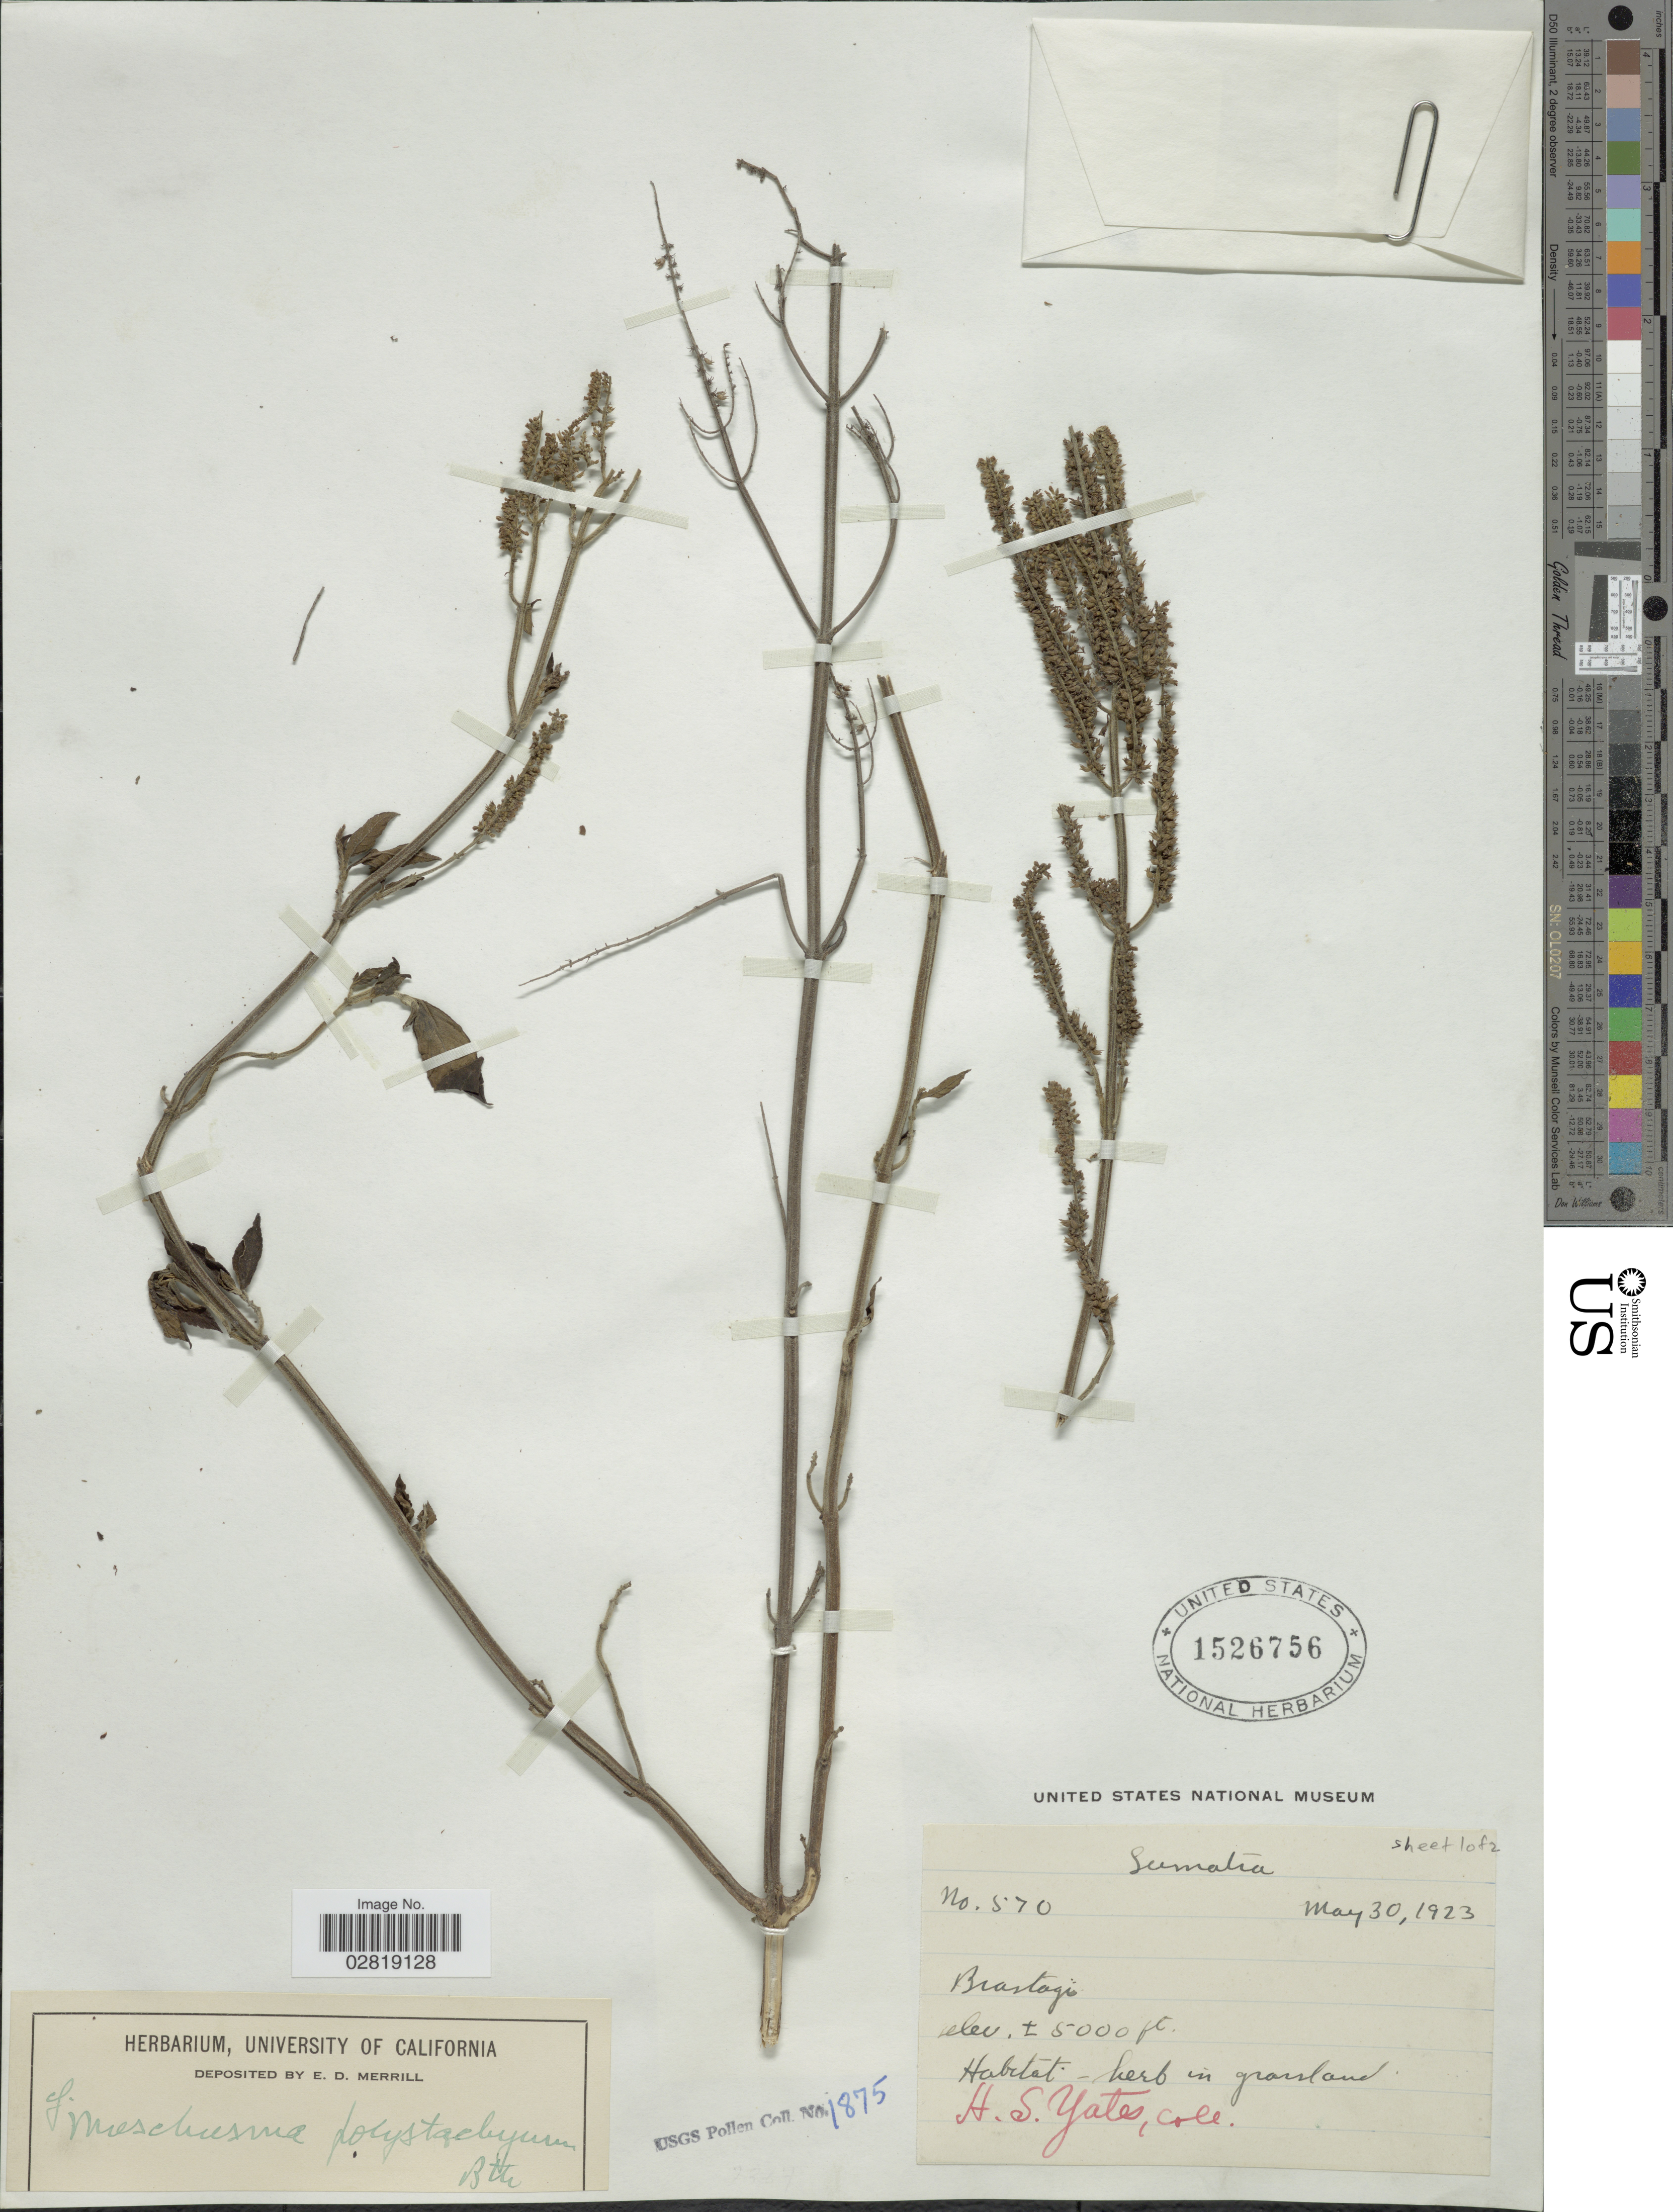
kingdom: Plantae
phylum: Tracheophyta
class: Magnoliopsida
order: Lamiales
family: Lamiaceae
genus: Basilicum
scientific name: Basilicum polystachyon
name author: (L.) Moench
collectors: H. S. Yates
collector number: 570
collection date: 1923-05-30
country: Indonesia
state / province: Sumatra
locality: Brastagi.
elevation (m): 1524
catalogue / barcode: US 1526756